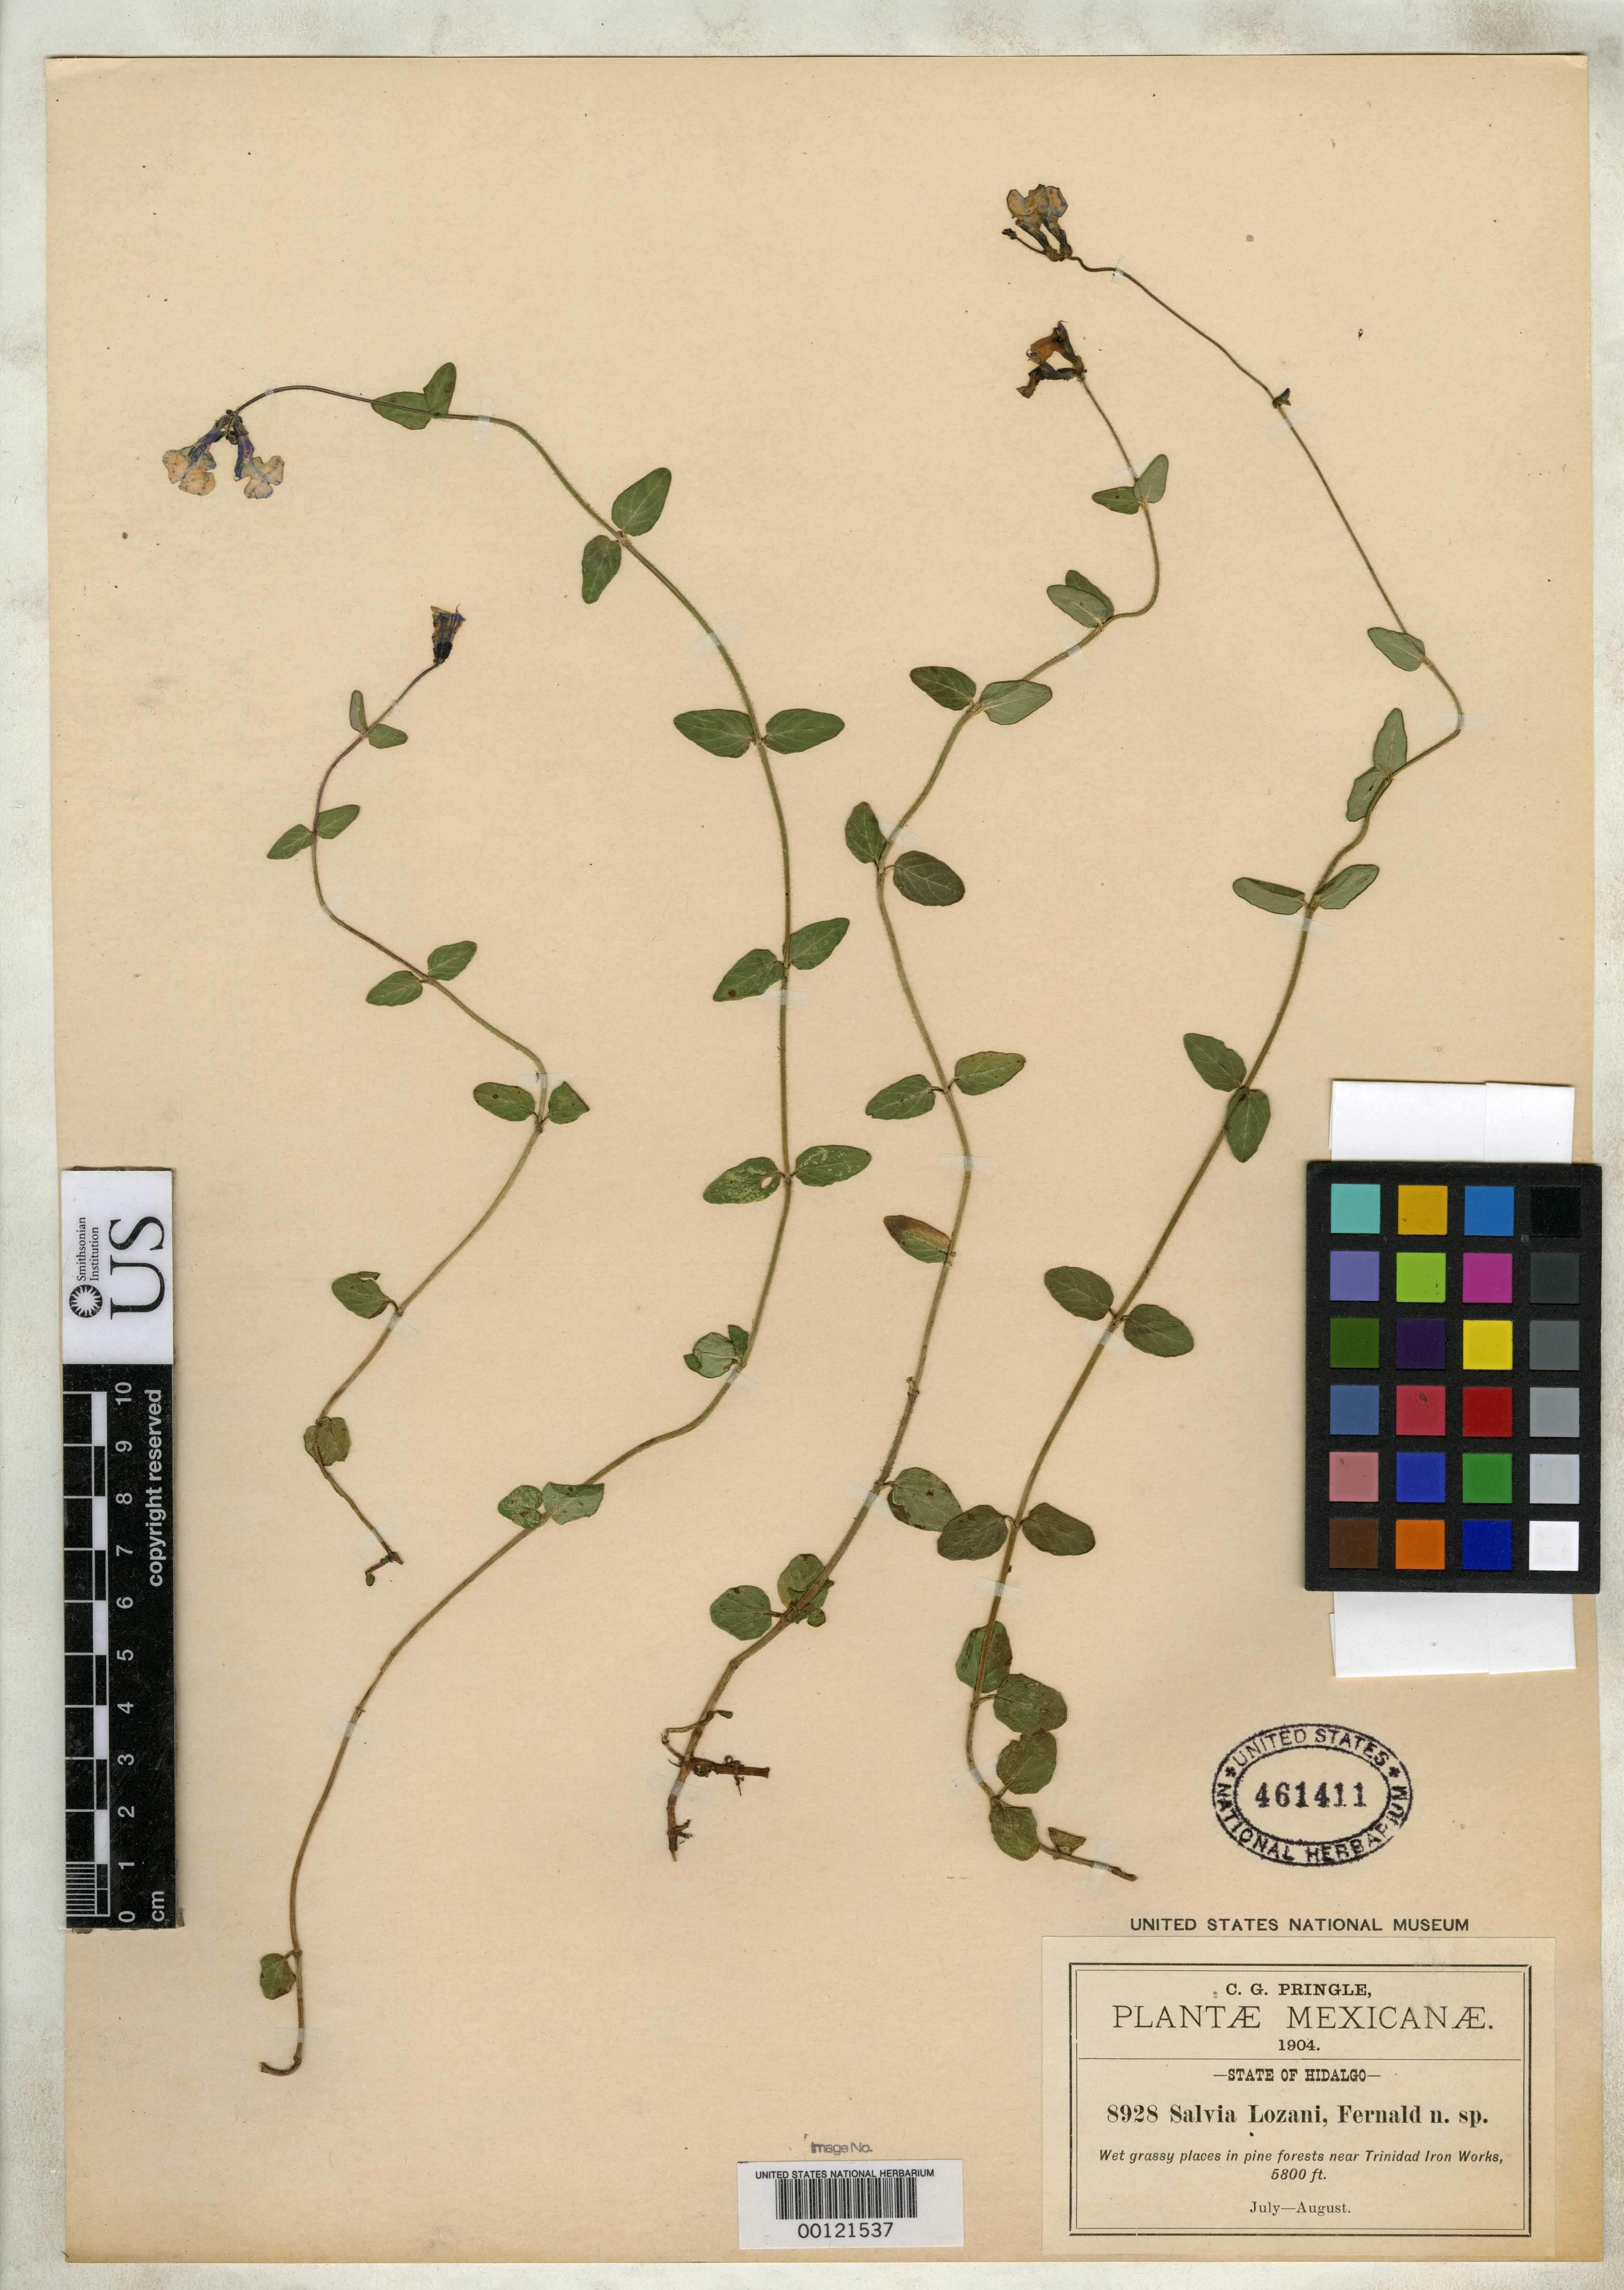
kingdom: Plantae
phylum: Tracheophyta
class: Magnoliopsida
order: Lamiales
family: Lamiaceae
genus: Salvia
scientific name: Salvia lozani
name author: Fernald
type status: Isotype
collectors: C. G. Pringle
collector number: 8928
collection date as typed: Jul 1904 to -- Aug 1904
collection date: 1904-07/1904-08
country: Mexico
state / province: Hidalgo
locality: Near Trinidad Iron Works.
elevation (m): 1768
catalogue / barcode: US 461411